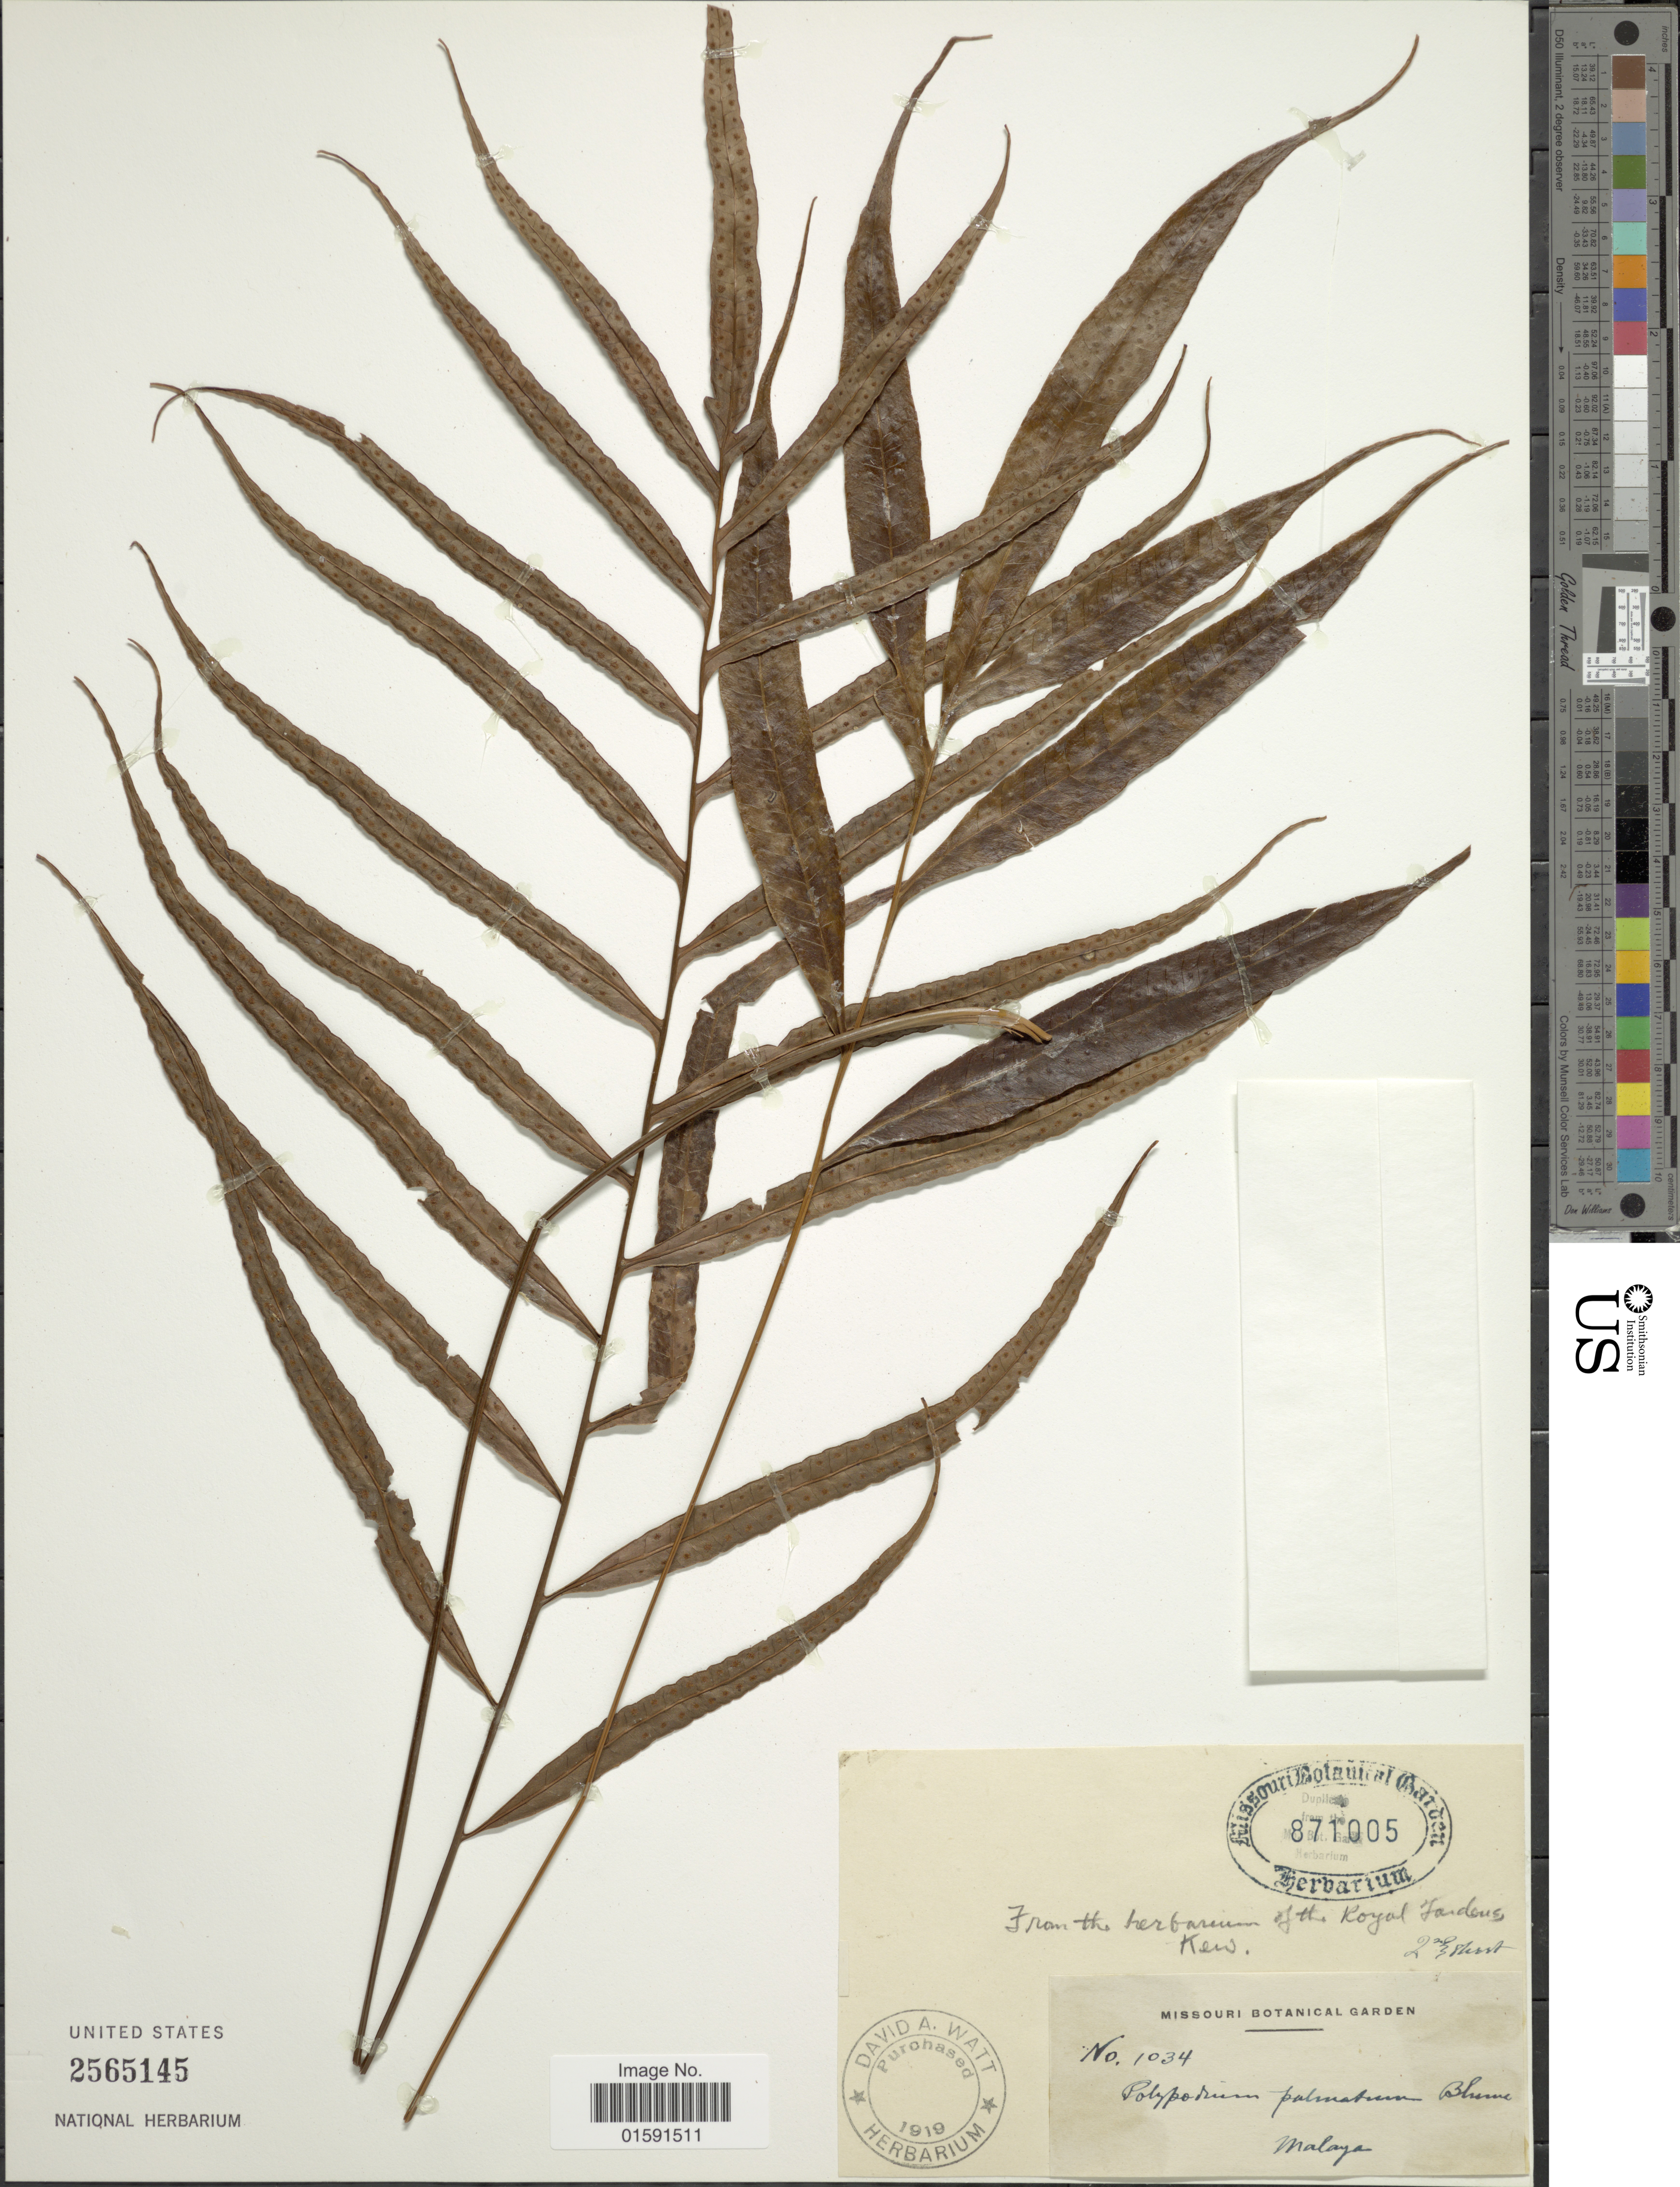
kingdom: Plantae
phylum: Tracheophyta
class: Polypodiopsida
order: Polypodiales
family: Polypodiaceae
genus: Selliguea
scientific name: Selliguea taeniata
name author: Parris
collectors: Missouri Botanical Garden (MO)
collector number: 1034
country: Malaysia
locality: Malaya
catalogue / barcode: US 2565145